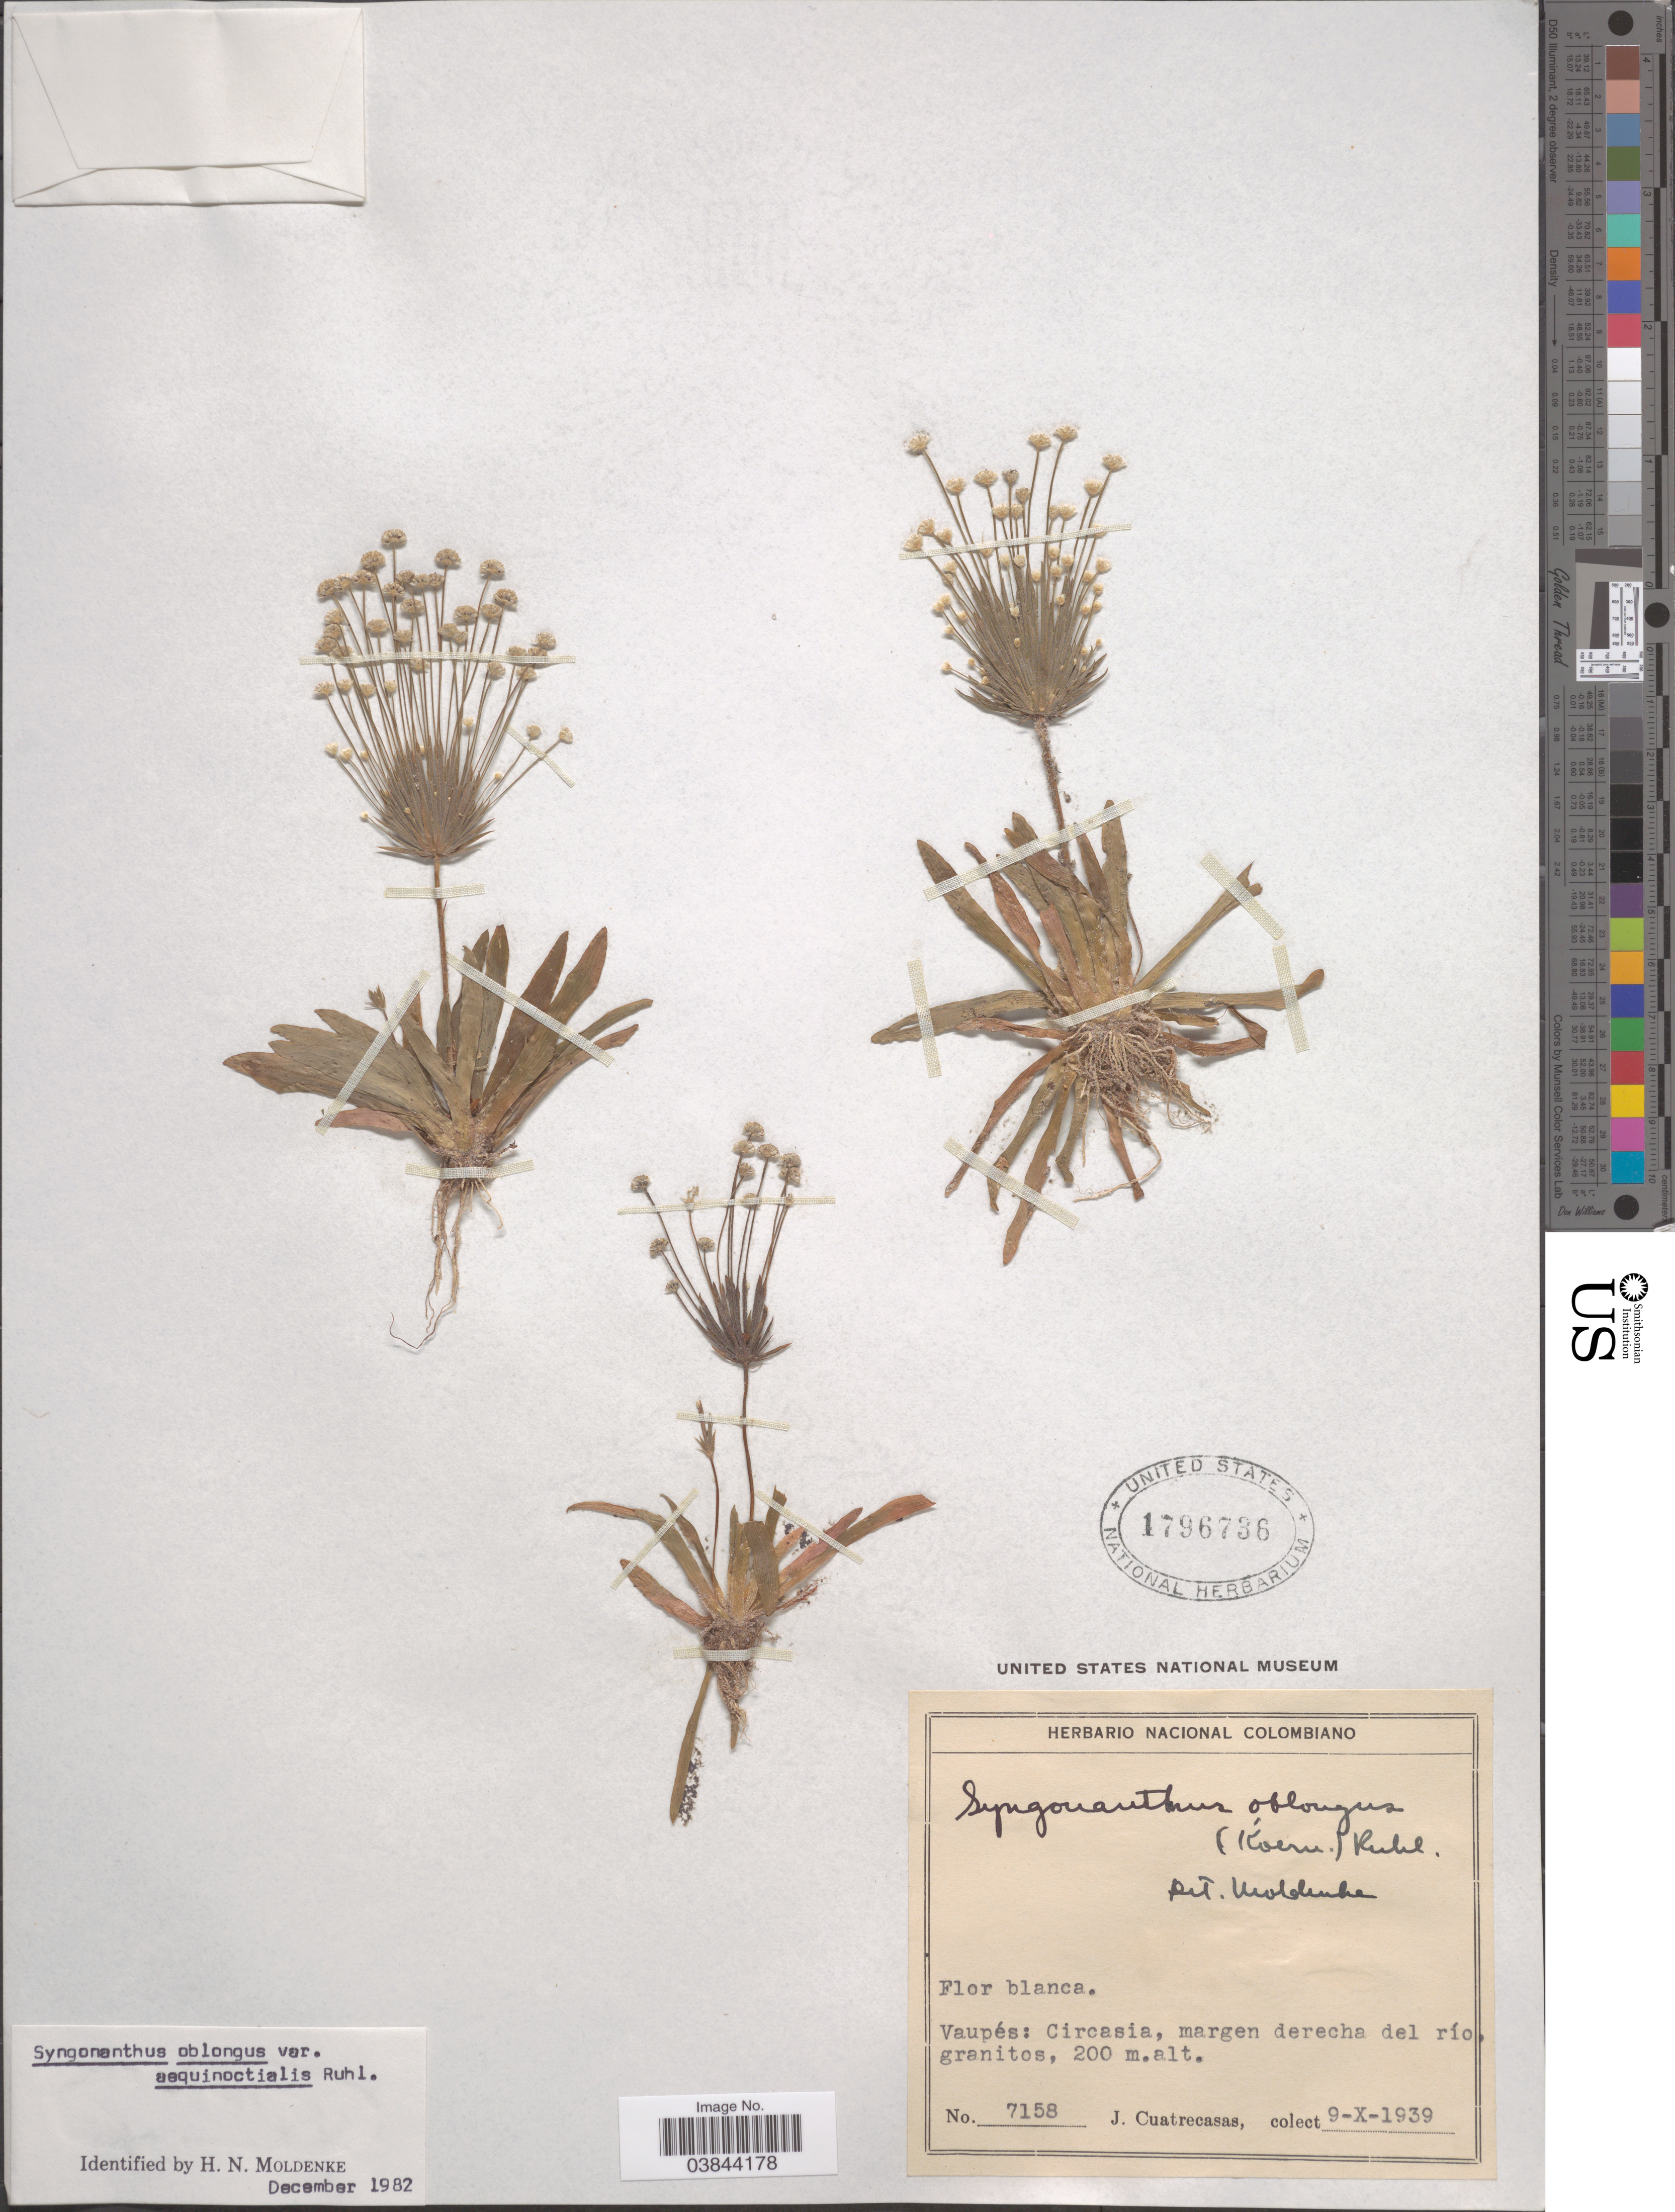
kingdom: Plantae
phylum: Tracheophyta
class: Liliopsida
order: Poales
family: Eriocaulaceae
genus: Syngonanthus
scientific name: Syngonanthus oblongus var. aequinoctialis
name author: Ruhland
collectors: J. Cuatrecasas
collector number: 7158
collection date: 1939-10-09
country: Colombia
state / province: Vaupés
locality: Circasia, margen derecha del río granitos.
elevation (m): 200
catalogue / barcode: US 1796736